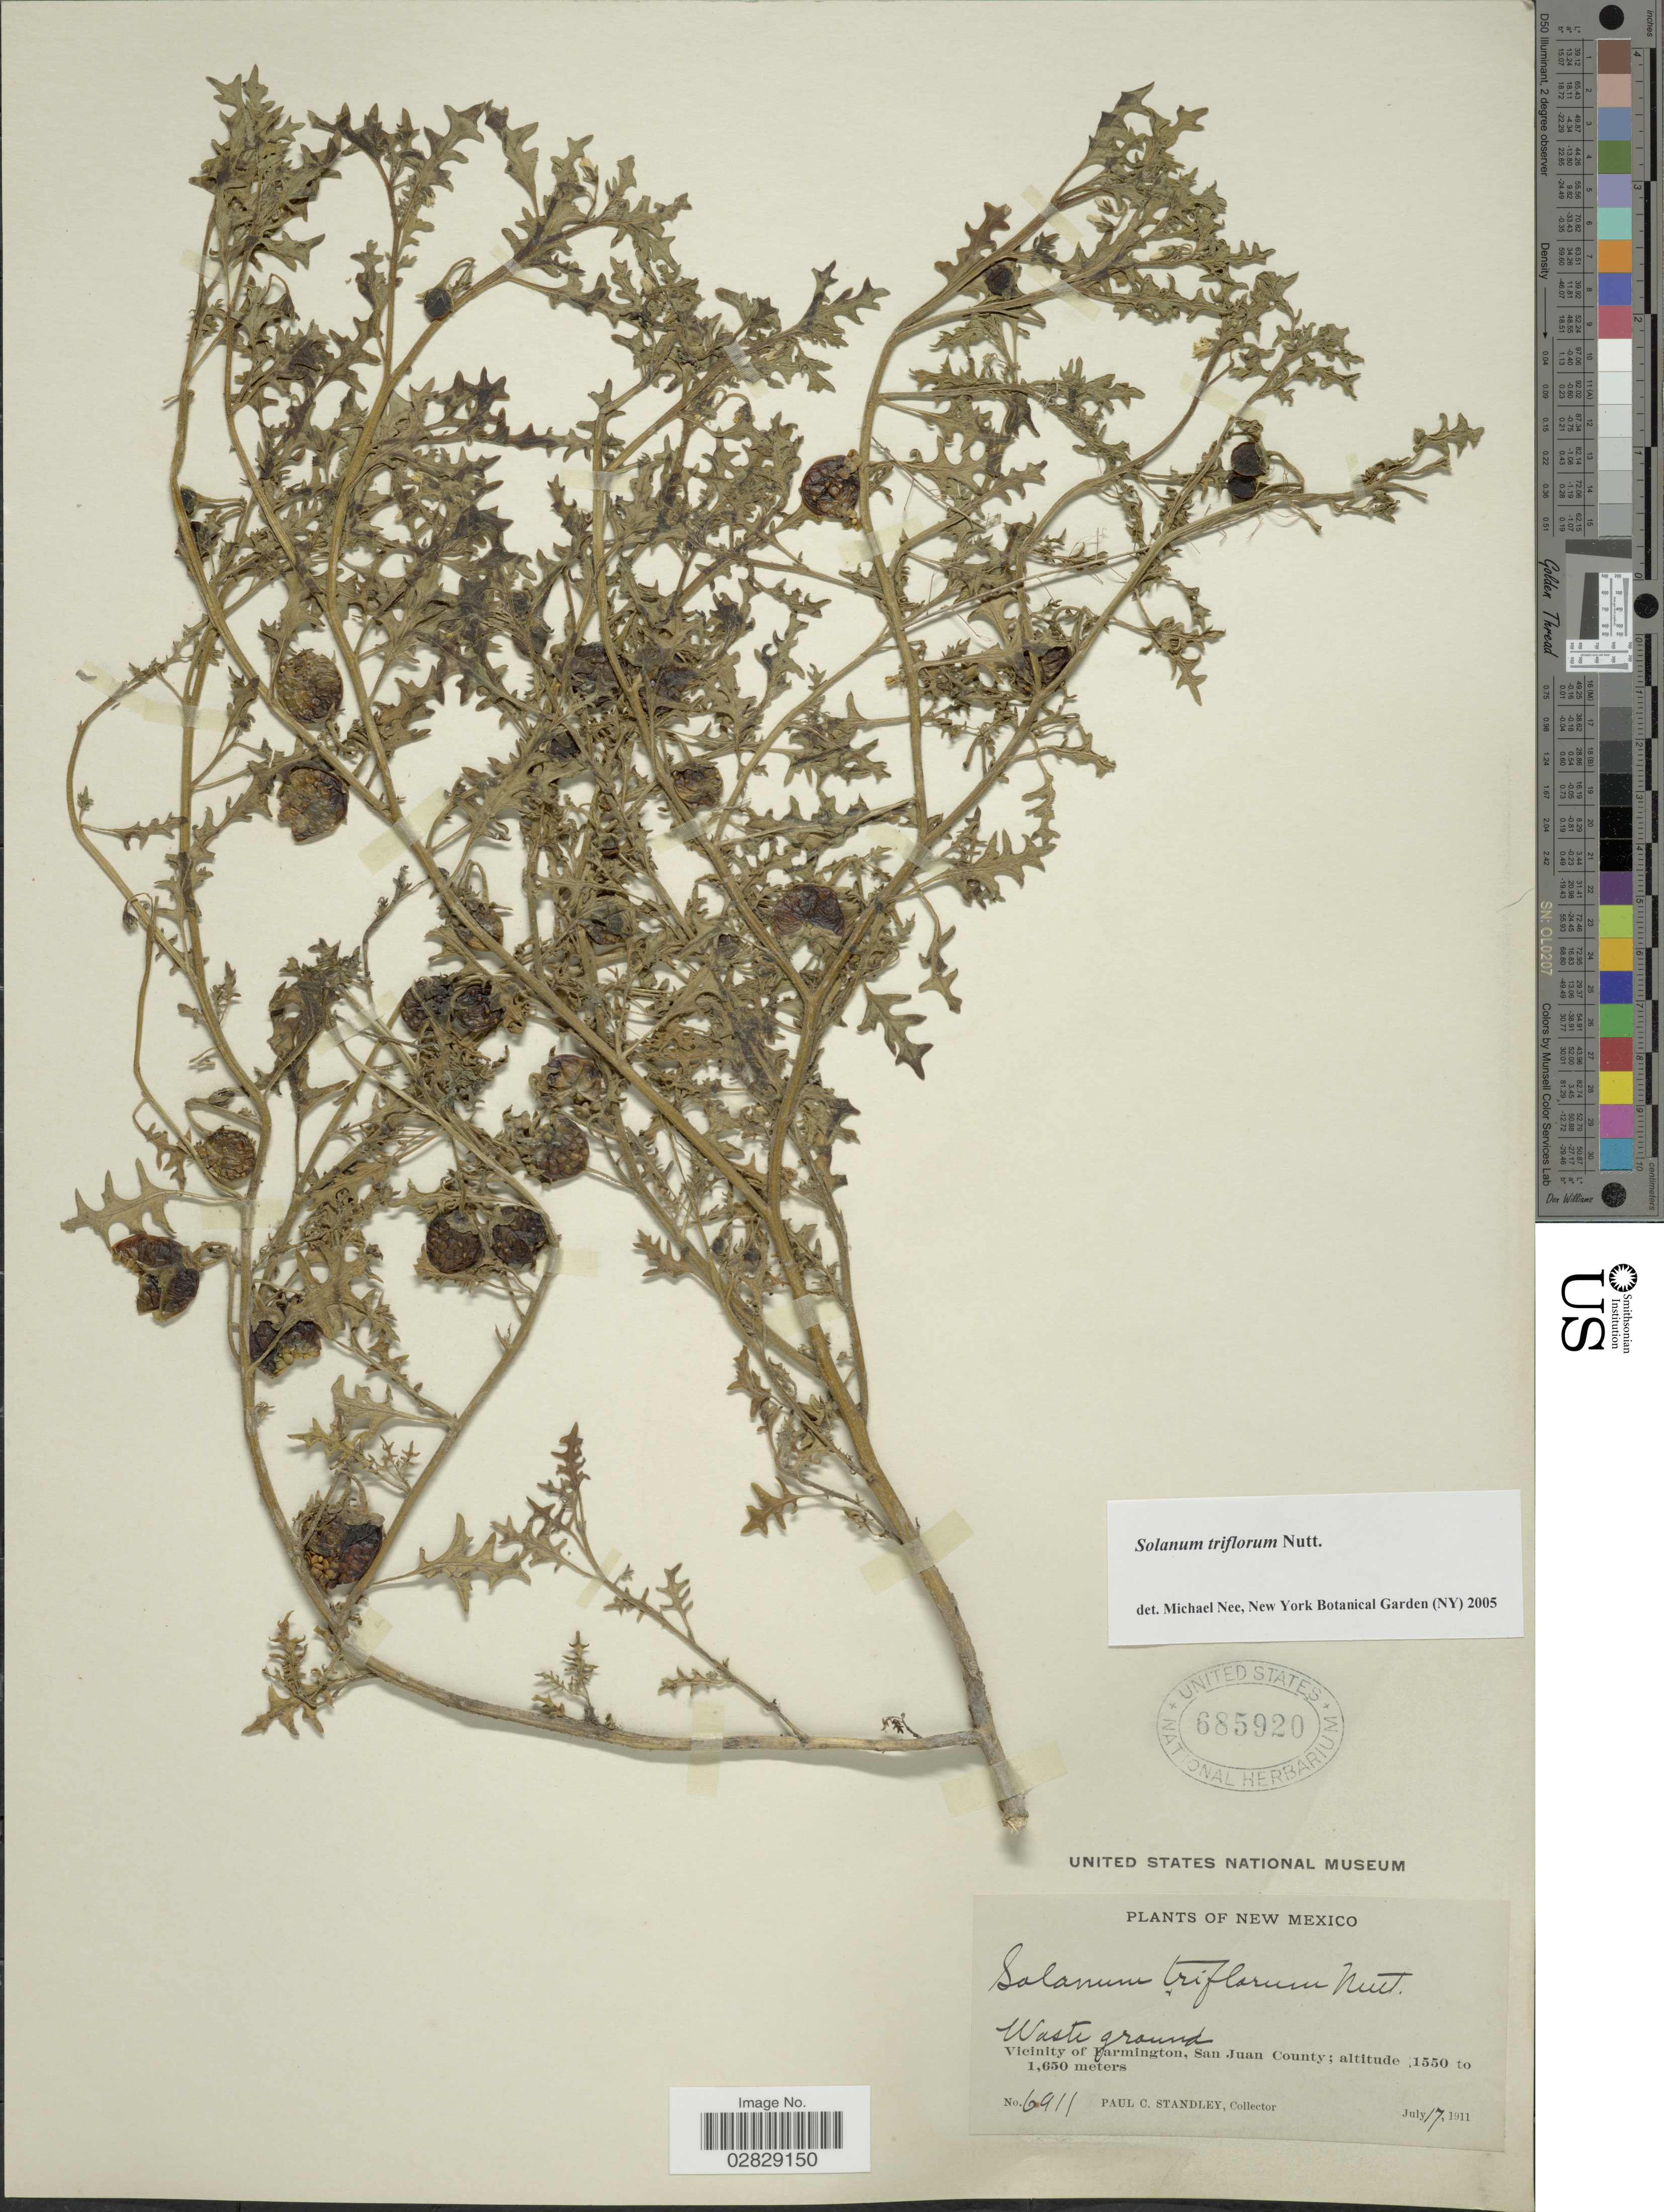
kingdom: Plantae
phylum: Tracheophyta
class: Magnoliopsida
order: Solanales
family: Solanaceae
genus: Solanum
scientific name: Solanum triflorum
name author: Nutt.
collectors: P. C. Standley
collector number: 6911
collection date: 1911-07-17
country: United States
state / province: New Mexico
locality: Waste ground. Vicinity of Farmington, San Juan County.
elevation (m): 1550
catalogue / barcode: US 685920